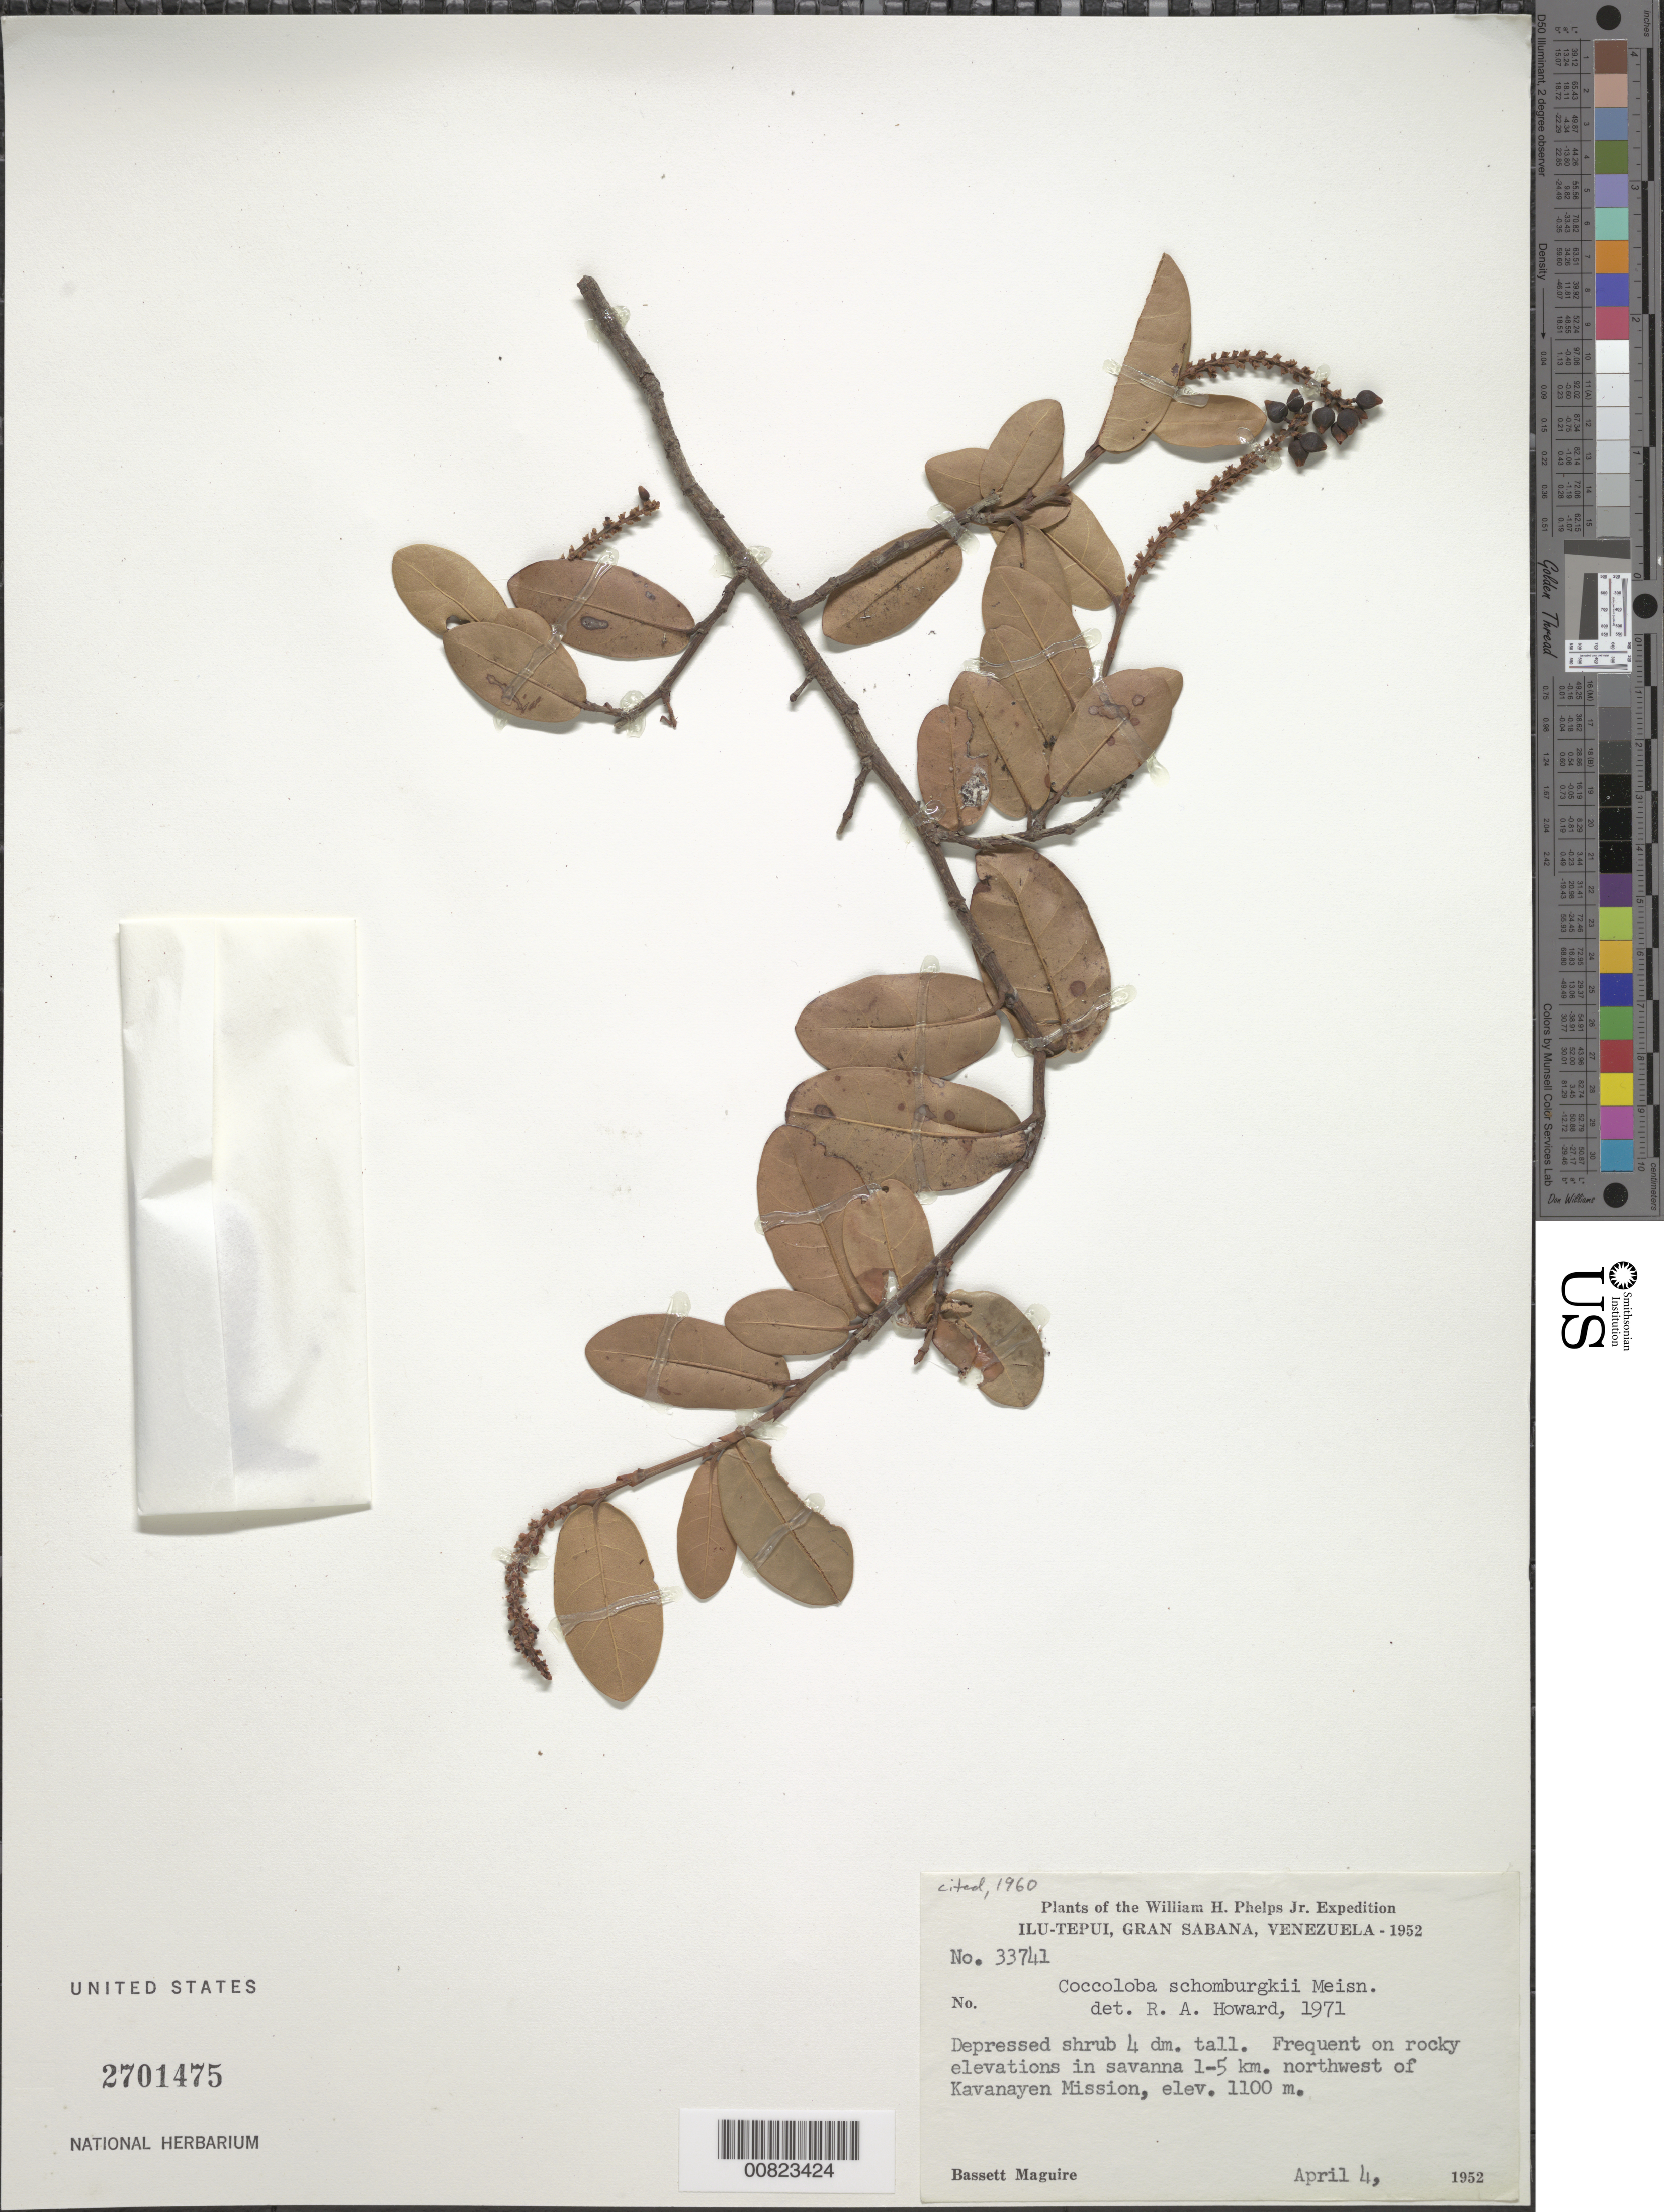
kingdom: Plantae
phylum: Tracheophyta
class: Magnoliopsida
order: Caryophyllales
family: Polygonaceae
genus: Coccoloba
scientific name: Coccoloba schomburgkii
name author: Meisn.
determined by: Howard, R. A.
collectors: B. Maguire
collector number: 33741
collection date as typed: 4-Apr-52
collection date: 1952-04-04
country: Venezuela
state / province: Bolívar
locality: Gran Sabana, Ilu-tepuí, 1-5 km NW of Kavanayén Mission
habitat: Rocky elevations in savanna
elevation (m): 1100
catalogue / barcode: US 2701475